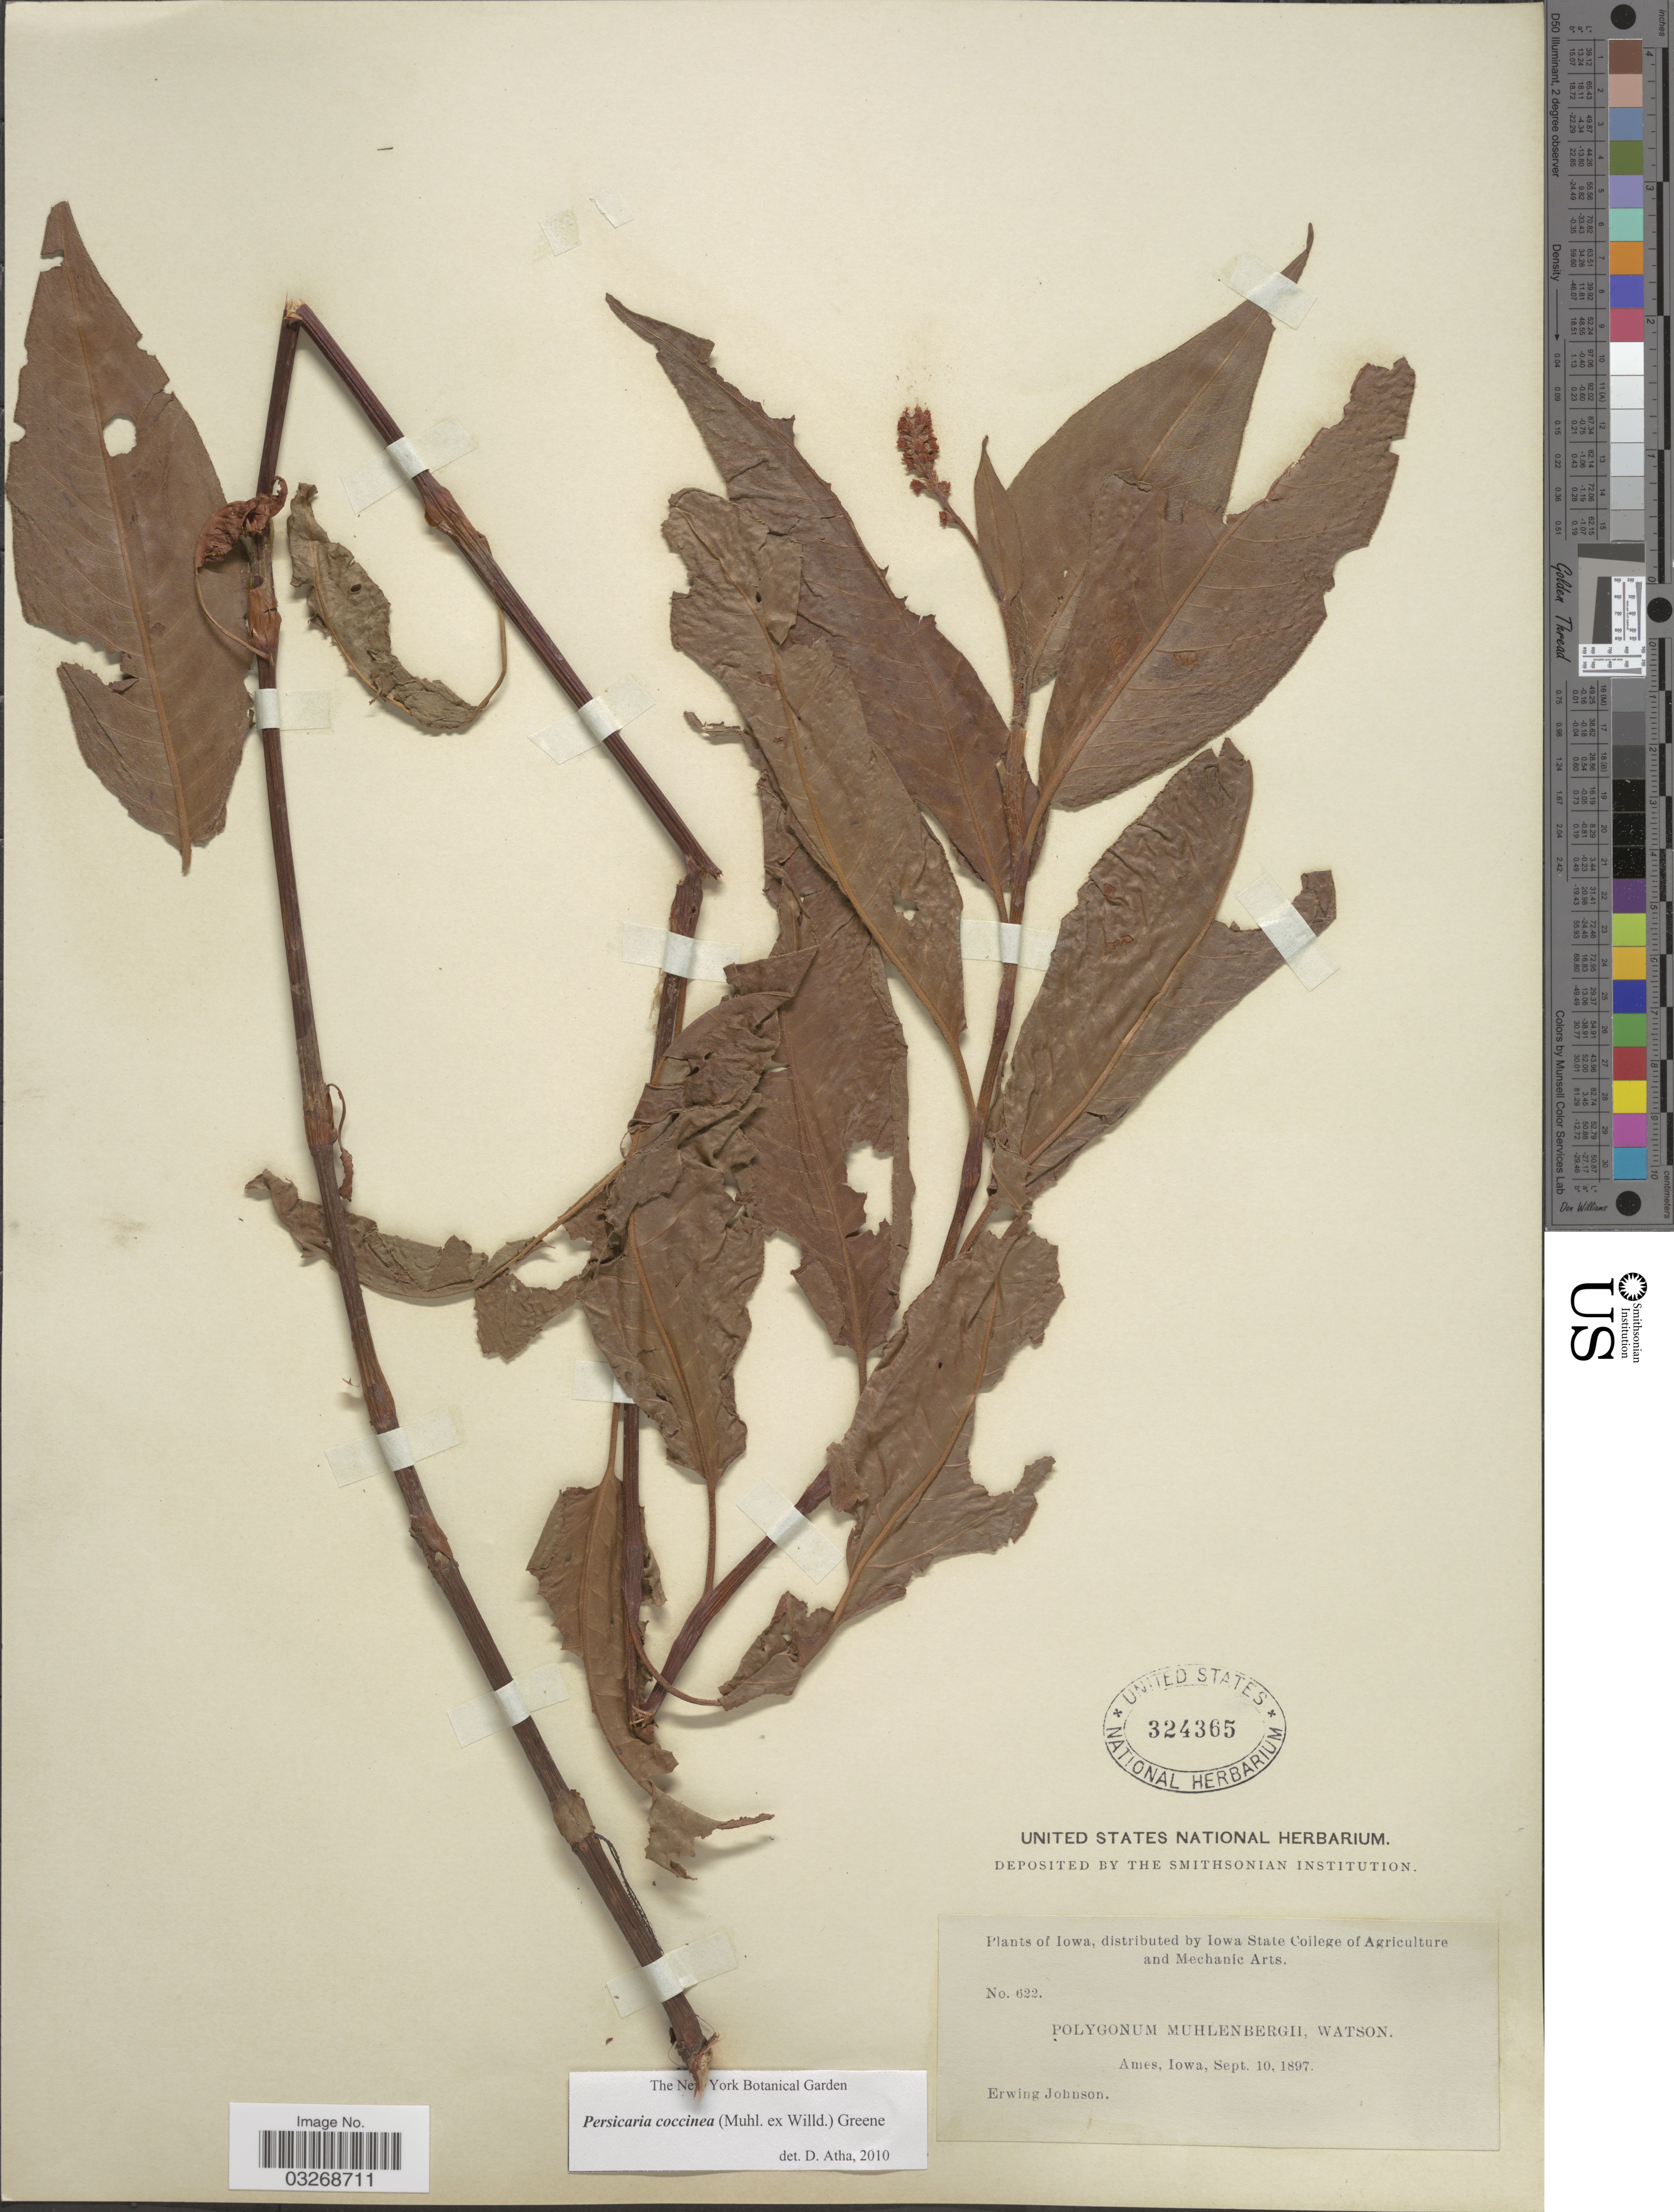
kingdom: Plantae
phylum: Tracheophyta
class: Magnoliopsida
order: Caryophyllales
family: Polygonaceae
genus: Persicaria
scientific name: Persicaria coccinea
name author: (Muhl. ex Willd.) Greene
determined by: Atha, D. E.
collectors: E. Johnson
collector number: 622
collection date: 1897-09-10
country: United States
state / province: Iowa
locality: Ames.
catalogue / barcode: US 324365